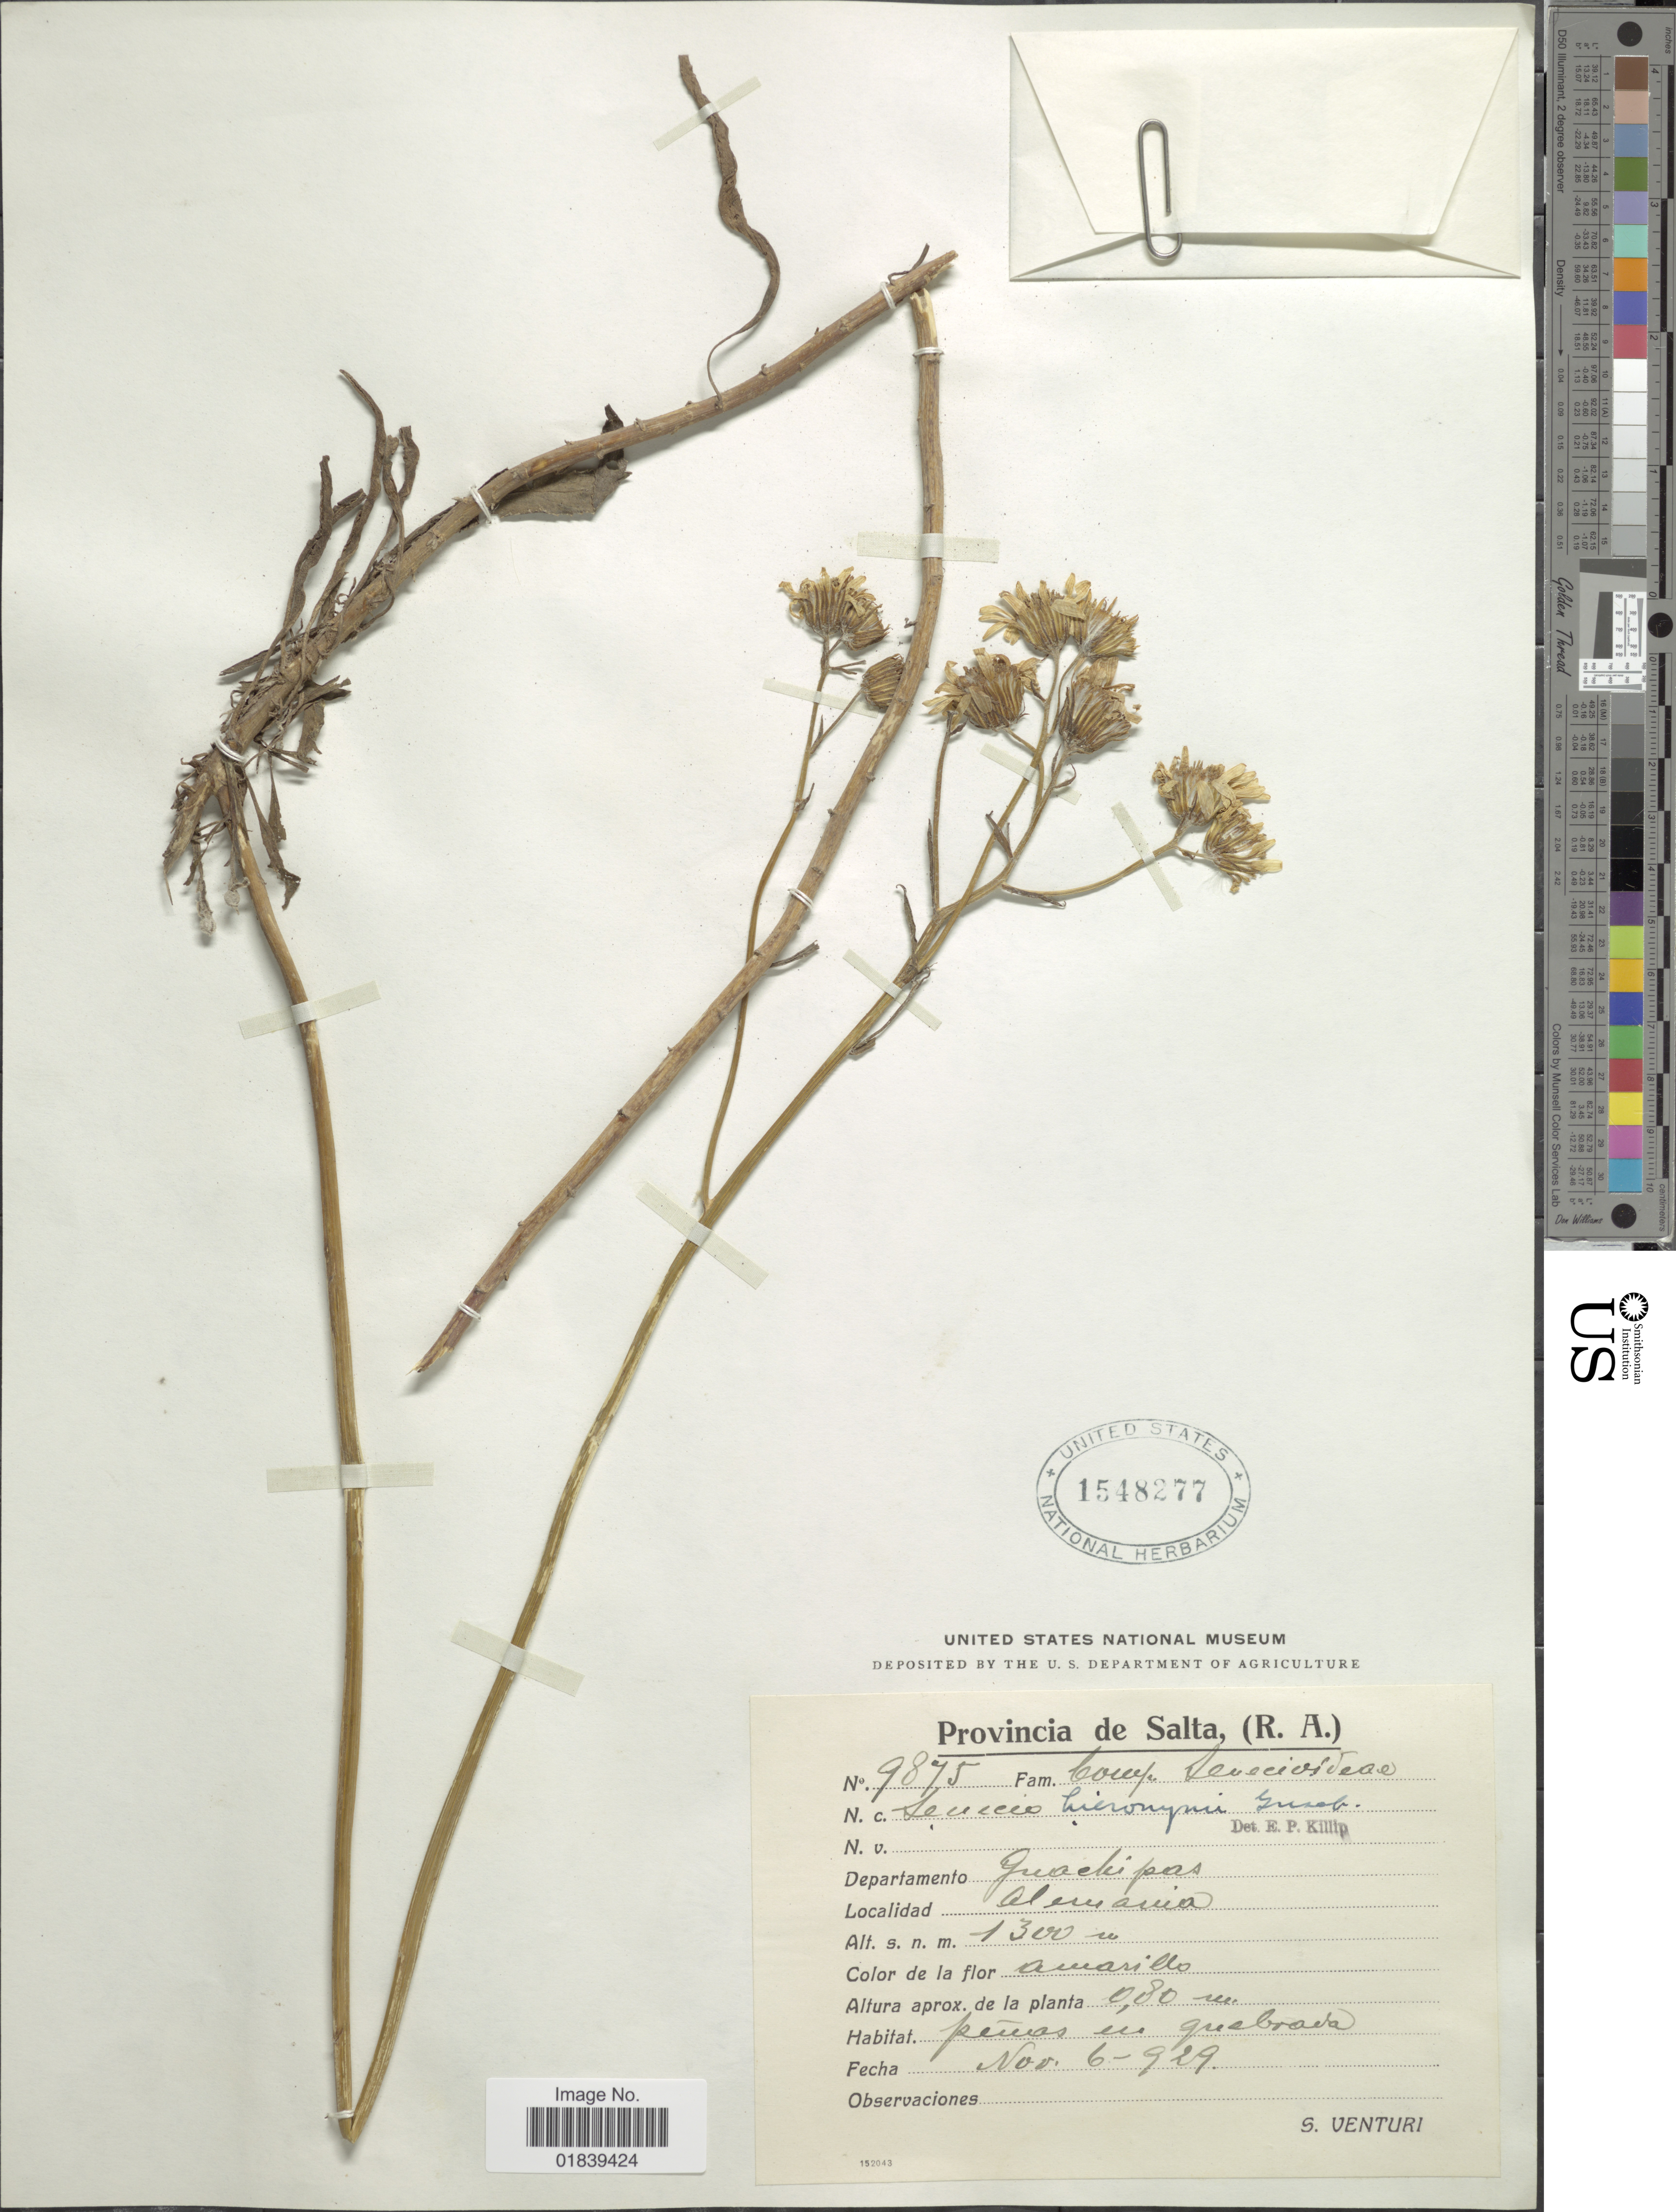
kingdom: Plantae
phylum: Tracheophyta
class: Magnoliopsida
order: Asterales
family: Asteraceae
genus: Senecio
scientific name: Senecio hieronymi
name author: Griseb.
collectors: S. Venturi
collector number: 9875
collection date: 1929-11-06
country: Argentina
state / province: Salta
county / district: Guachipas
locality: Alemania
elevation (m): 1300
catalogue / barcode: US 1548277